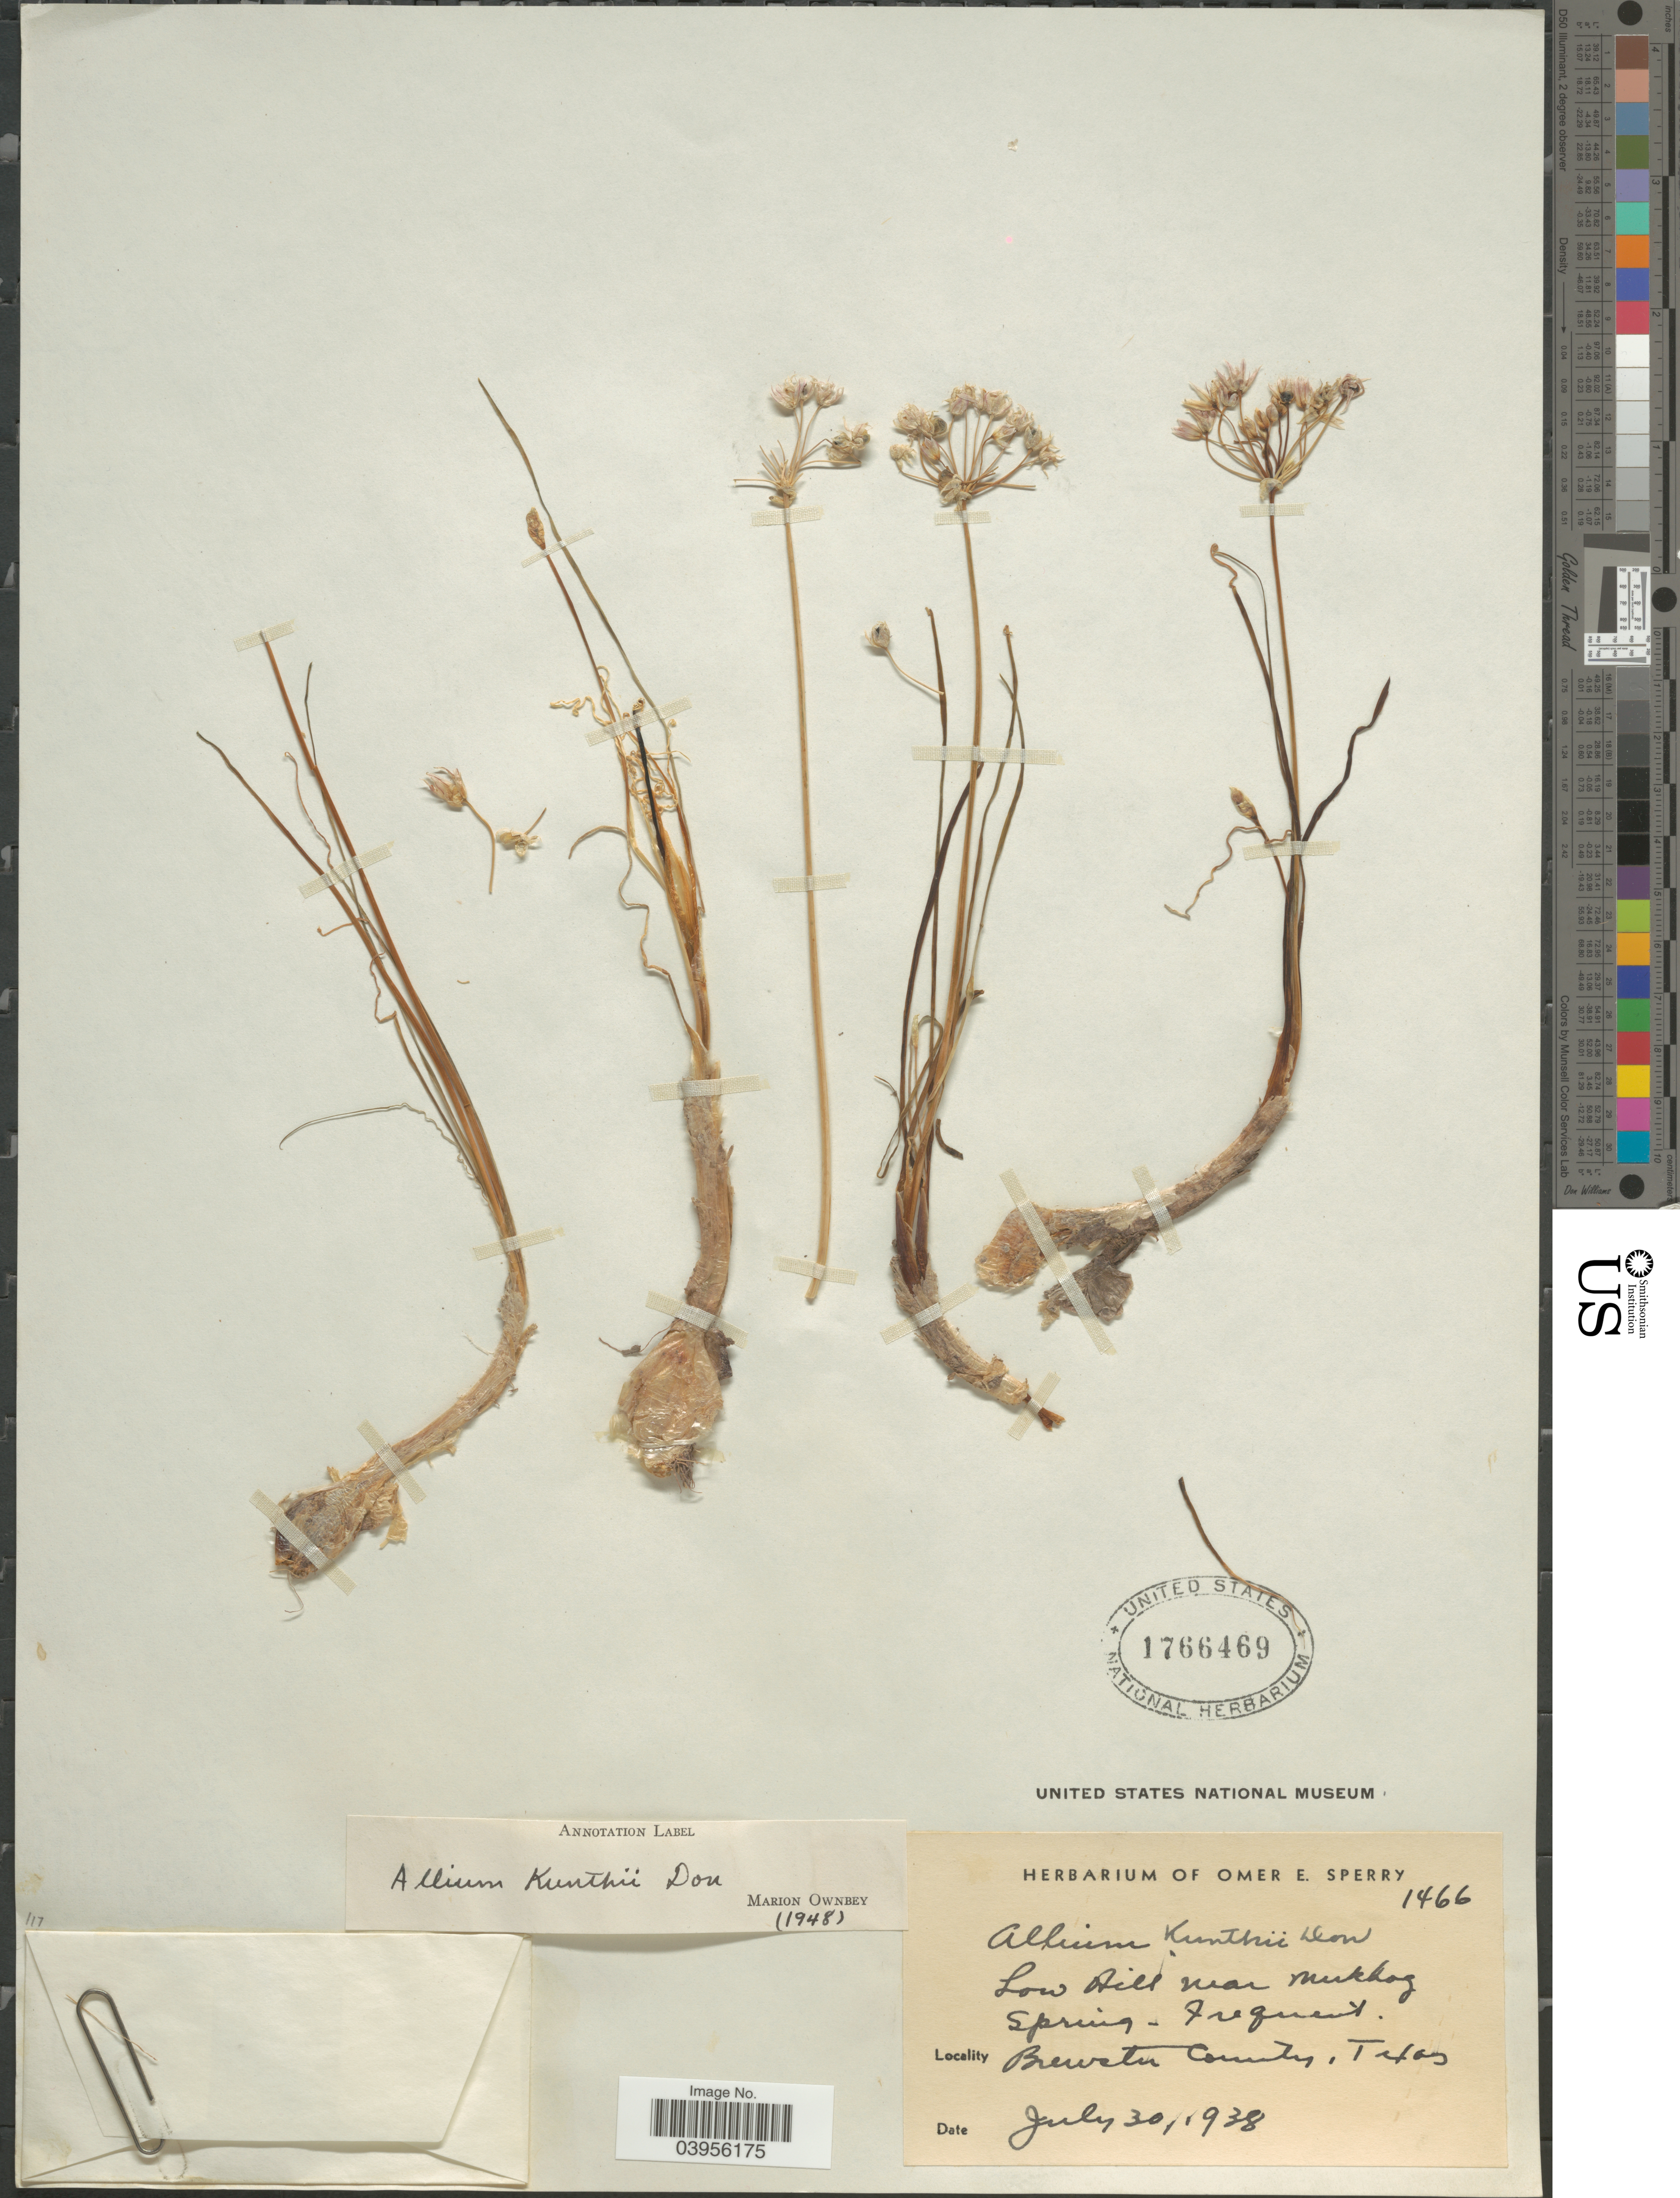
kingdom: Plantae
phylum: Tracheophyta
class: Liliopsida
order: Asparagales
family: Amaryllidaceae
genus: Allium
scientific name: Allium kunthii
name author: G. Don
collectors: ex. herb. Omer E. Sperry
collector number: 1466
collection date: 1938-07-30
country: United States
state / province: Texas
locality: Brewster County.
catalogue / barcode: US 1766469